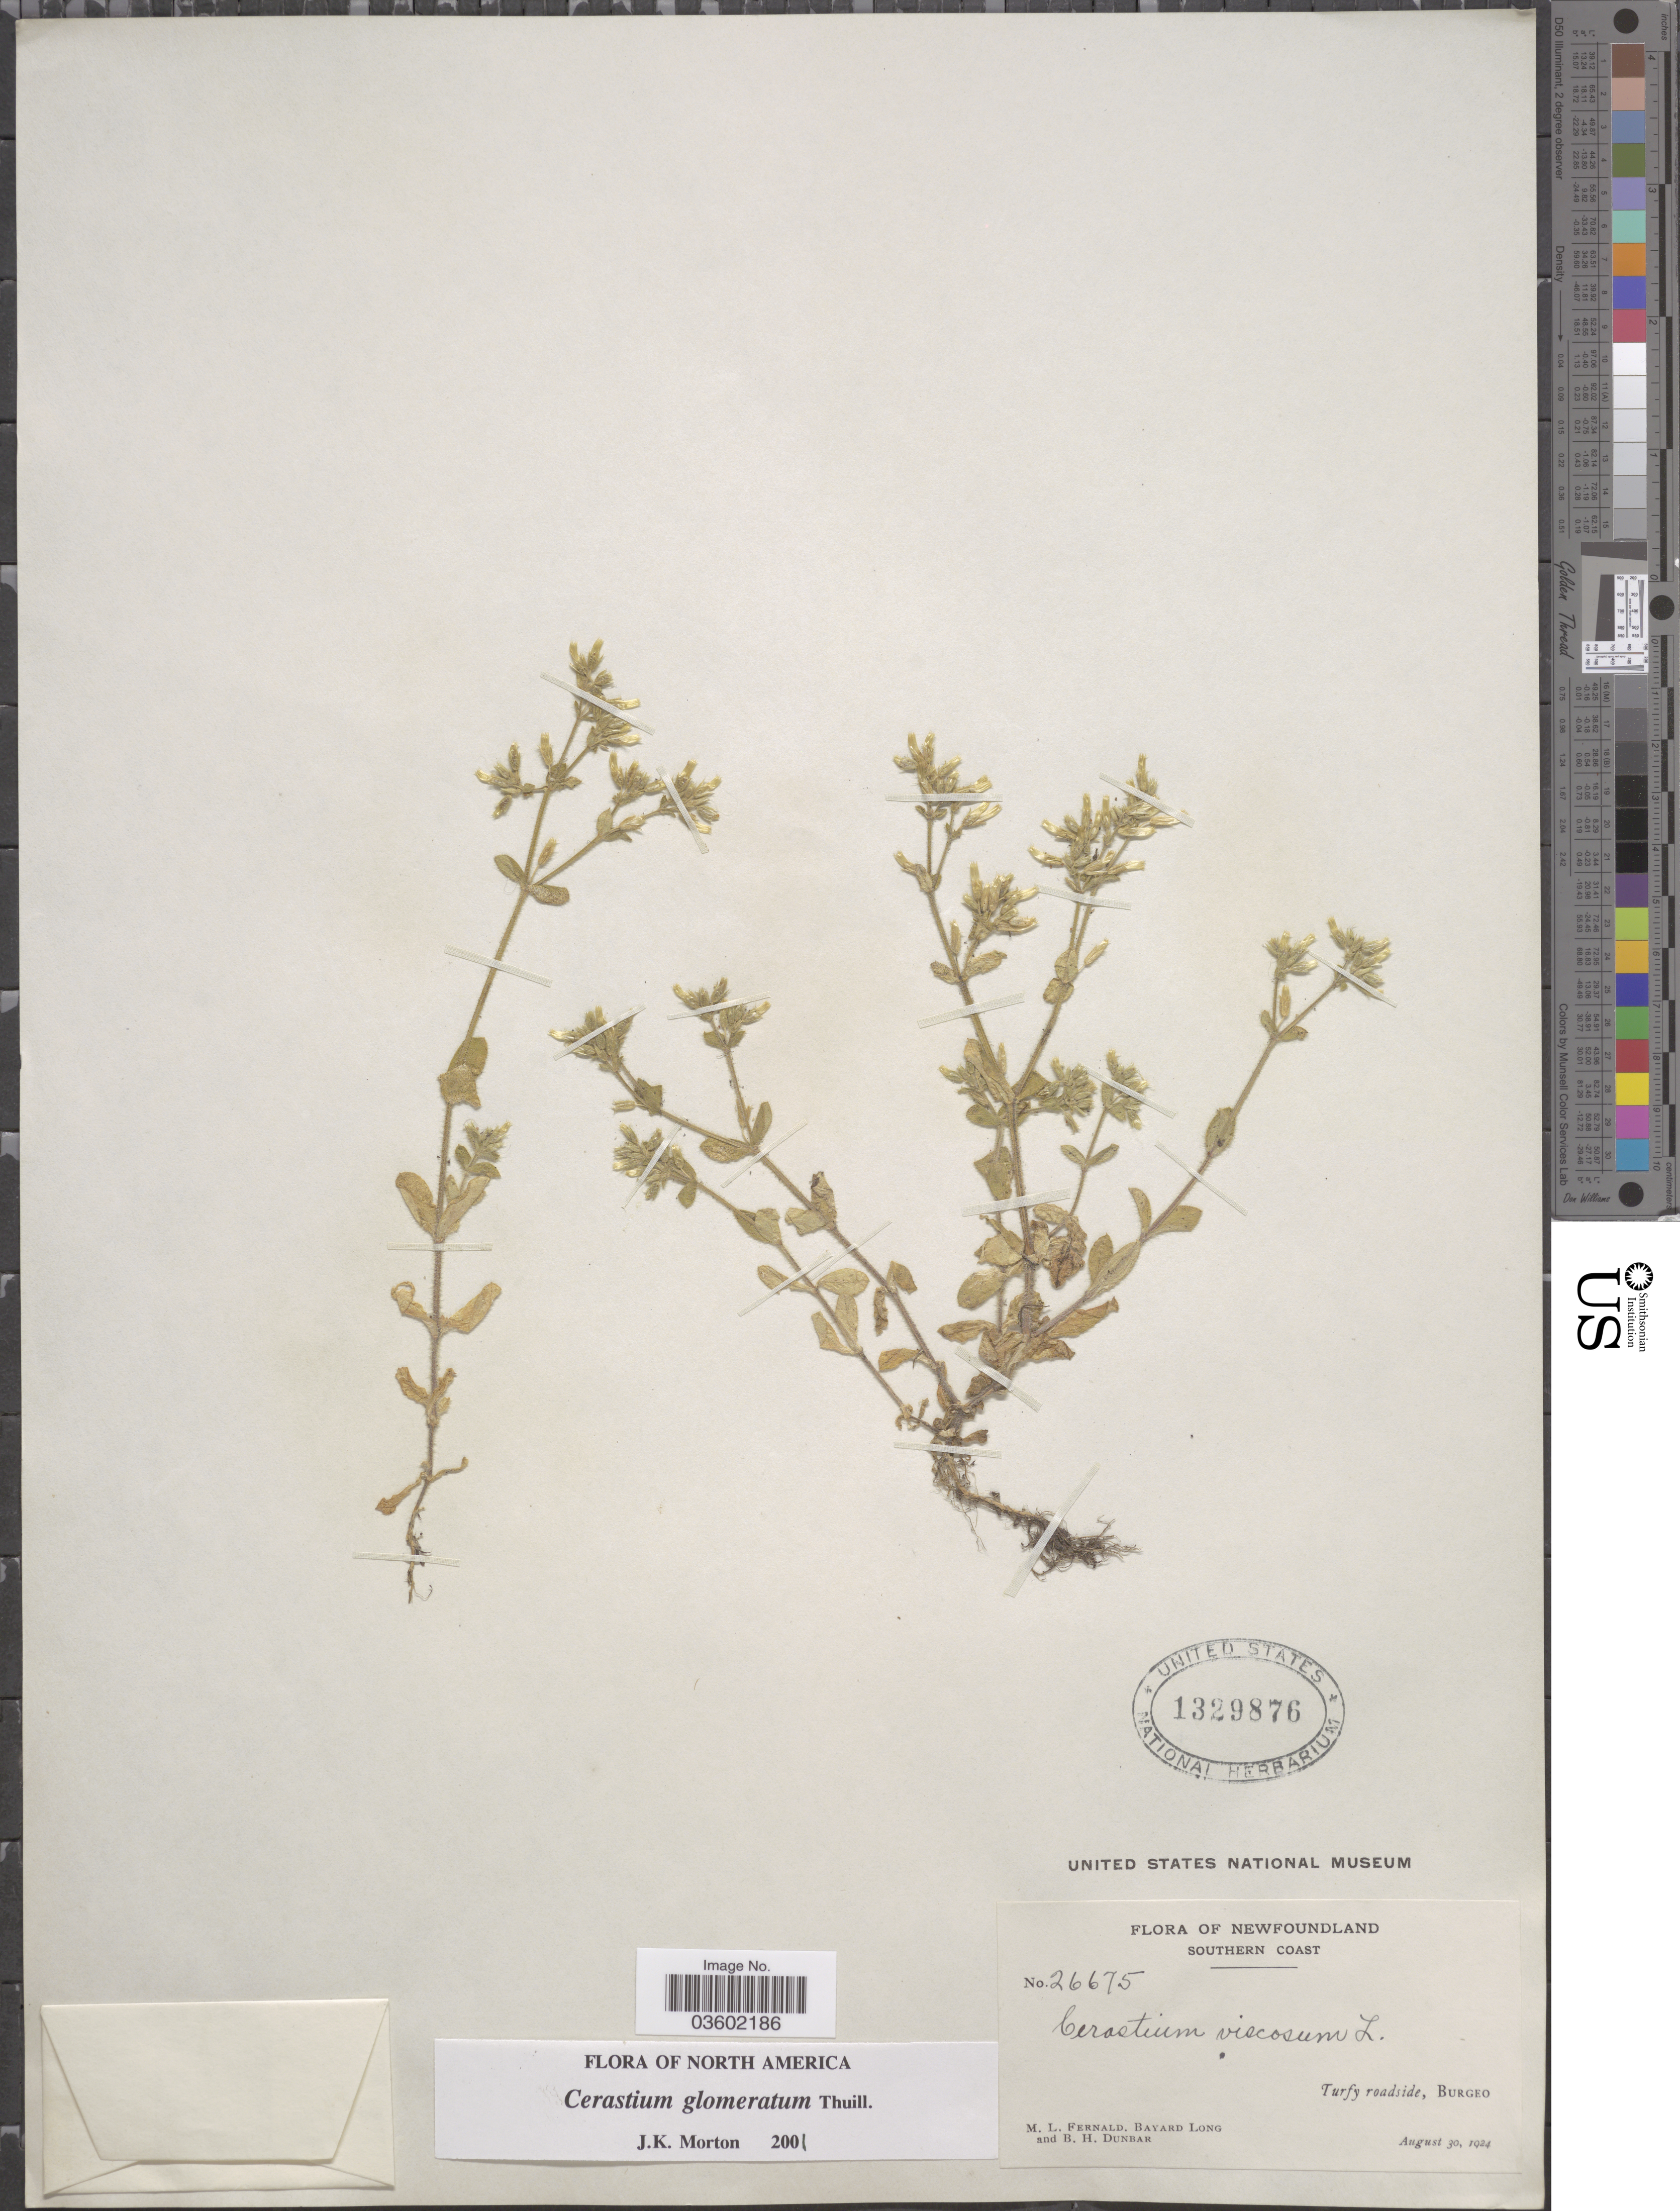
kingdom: Plantae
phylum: Tracheophyta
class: Magnoliopsida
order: Caryophyllales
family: Caryophyllaceae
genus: Cerastium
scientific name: Cerastium viscosum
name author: L.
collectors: M. L. Fernald, B. Long & B. Dunbar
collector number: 26675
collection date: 1924-08-30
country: Canada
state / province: Newfoundland and Labrador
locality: Southern Coast. Burgeo.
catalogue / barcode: US 1329876